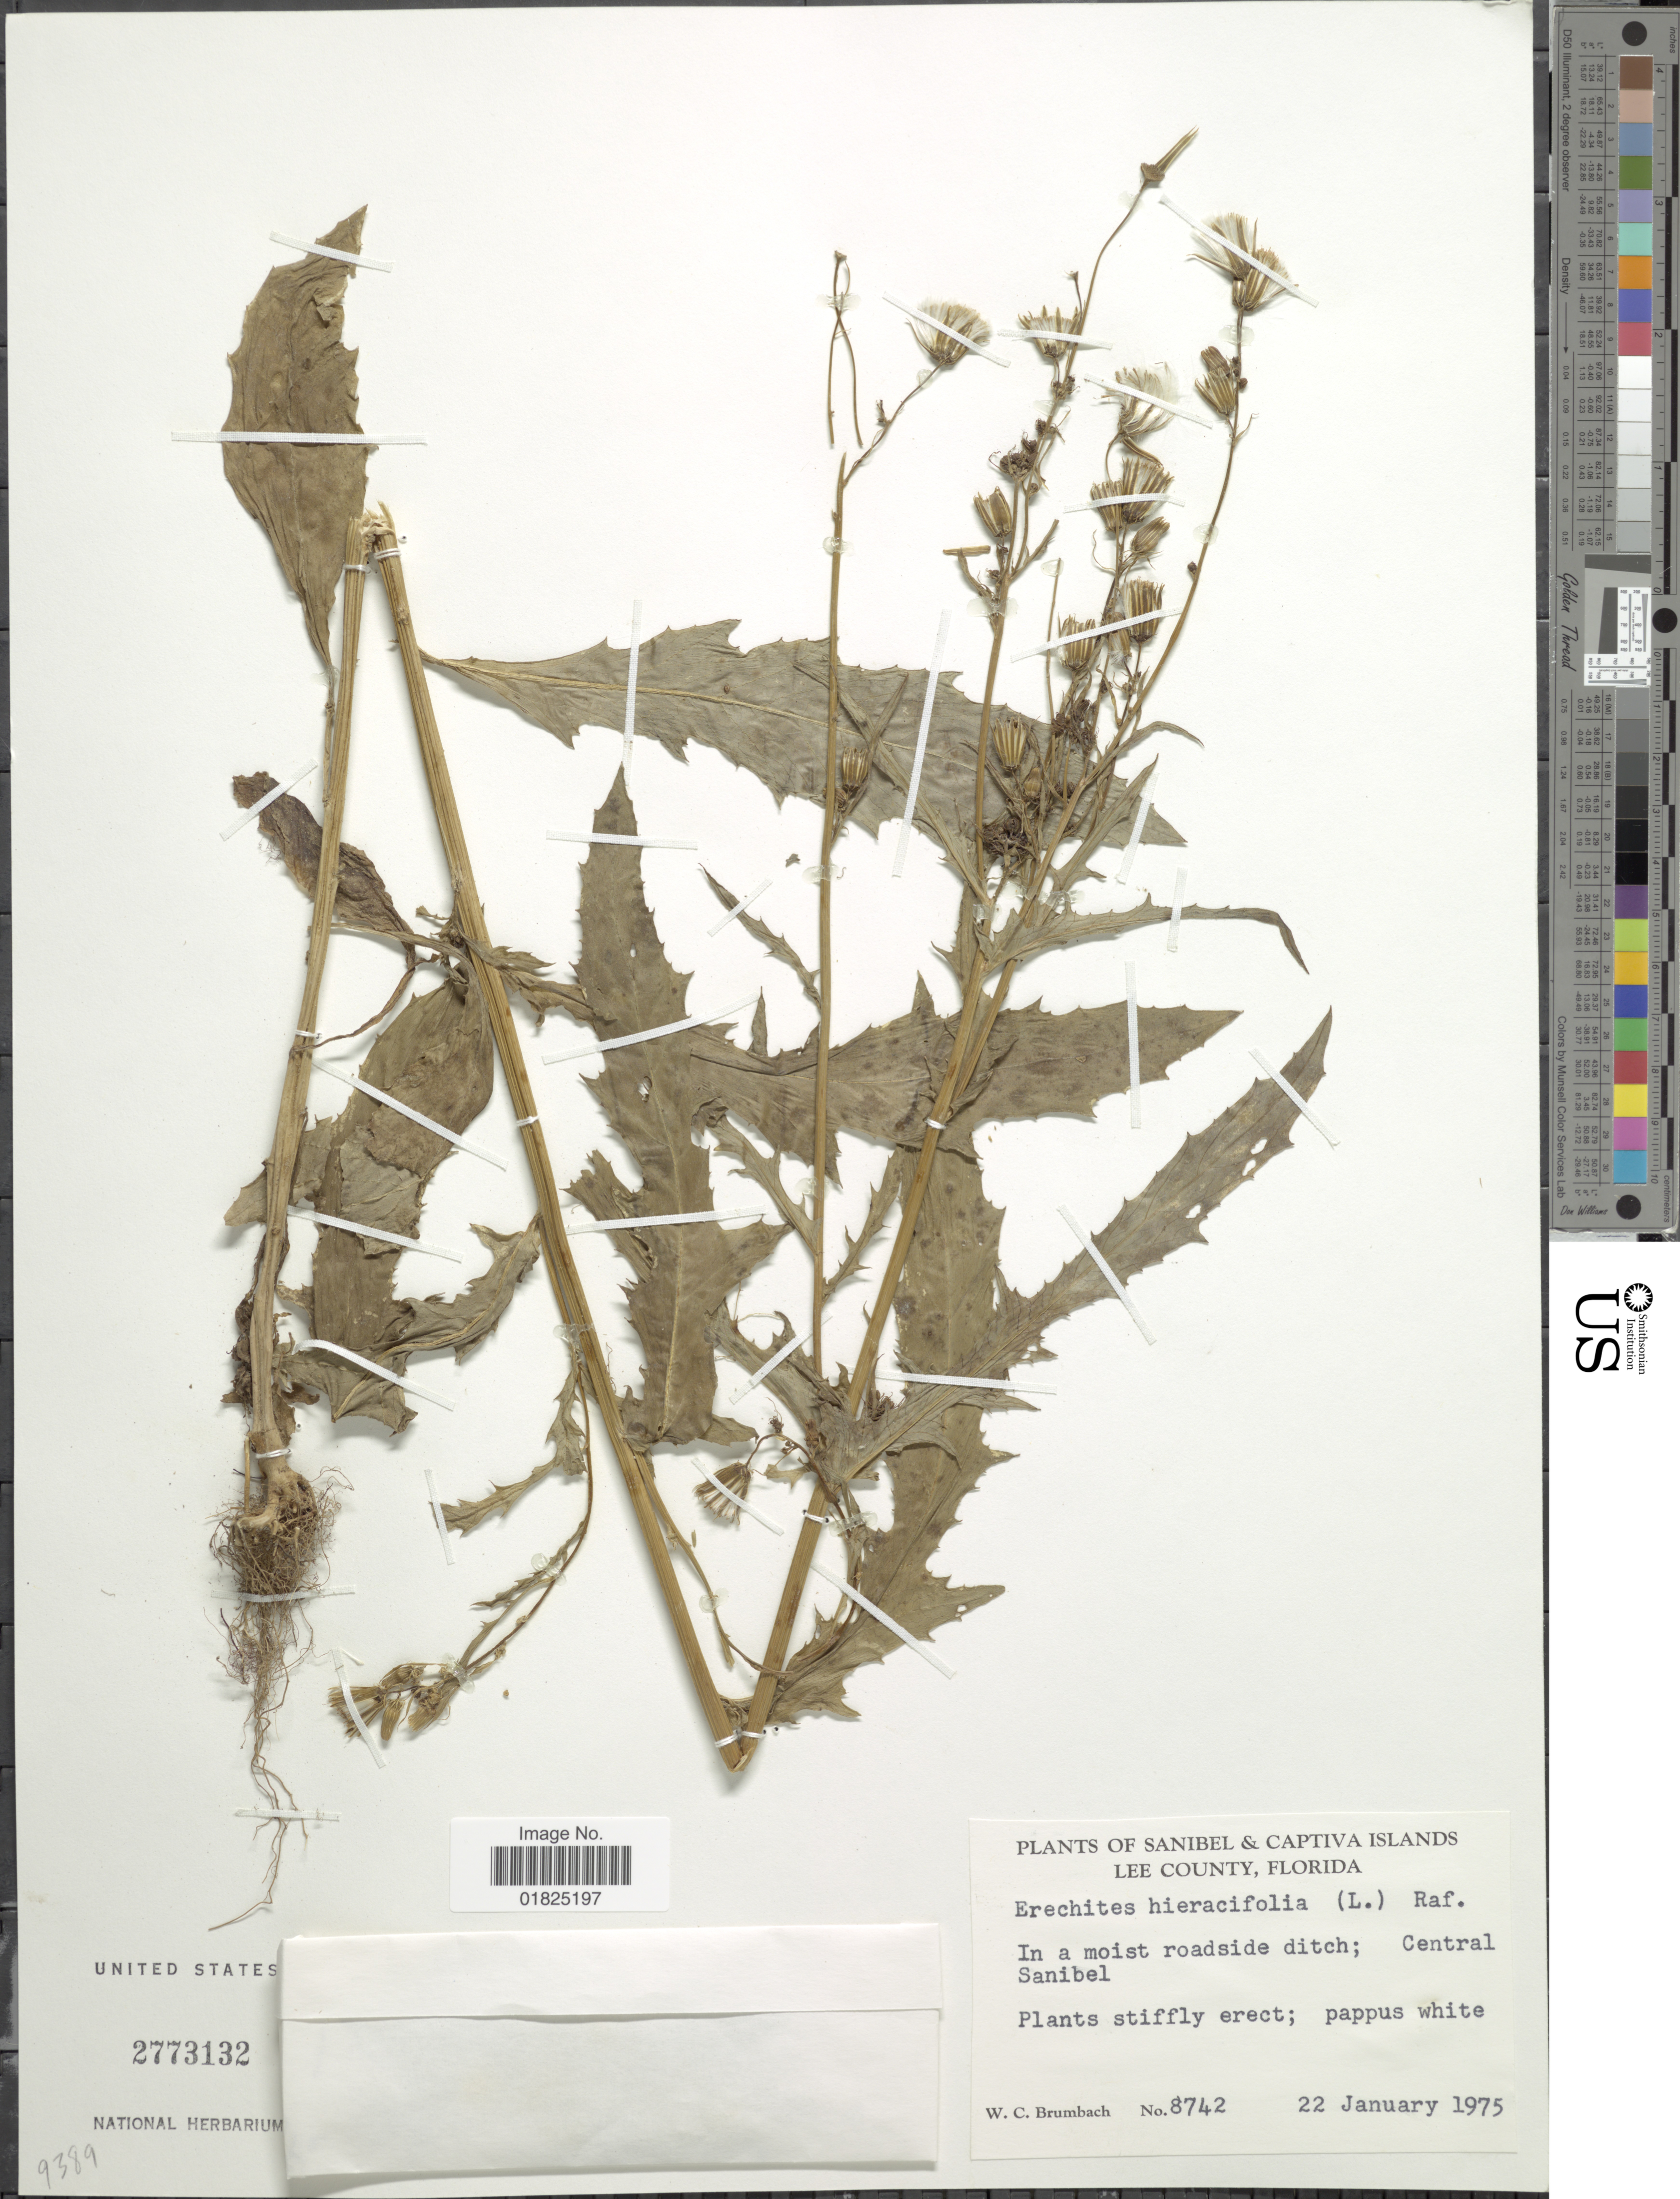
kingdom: Plantae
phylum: Tracheophyta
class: Magnoliopsida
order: Asterales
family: Asteraceae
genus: Erechtites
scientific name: Erechtites hieraciifolius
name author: (L.) Raf. ex DC.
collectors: W. C. Brumbach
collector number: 8742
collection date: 1975-01-22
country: United States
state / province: Florida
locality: Sanibel & Captiva Islands. Central Sanibel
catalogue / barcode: US 2773132